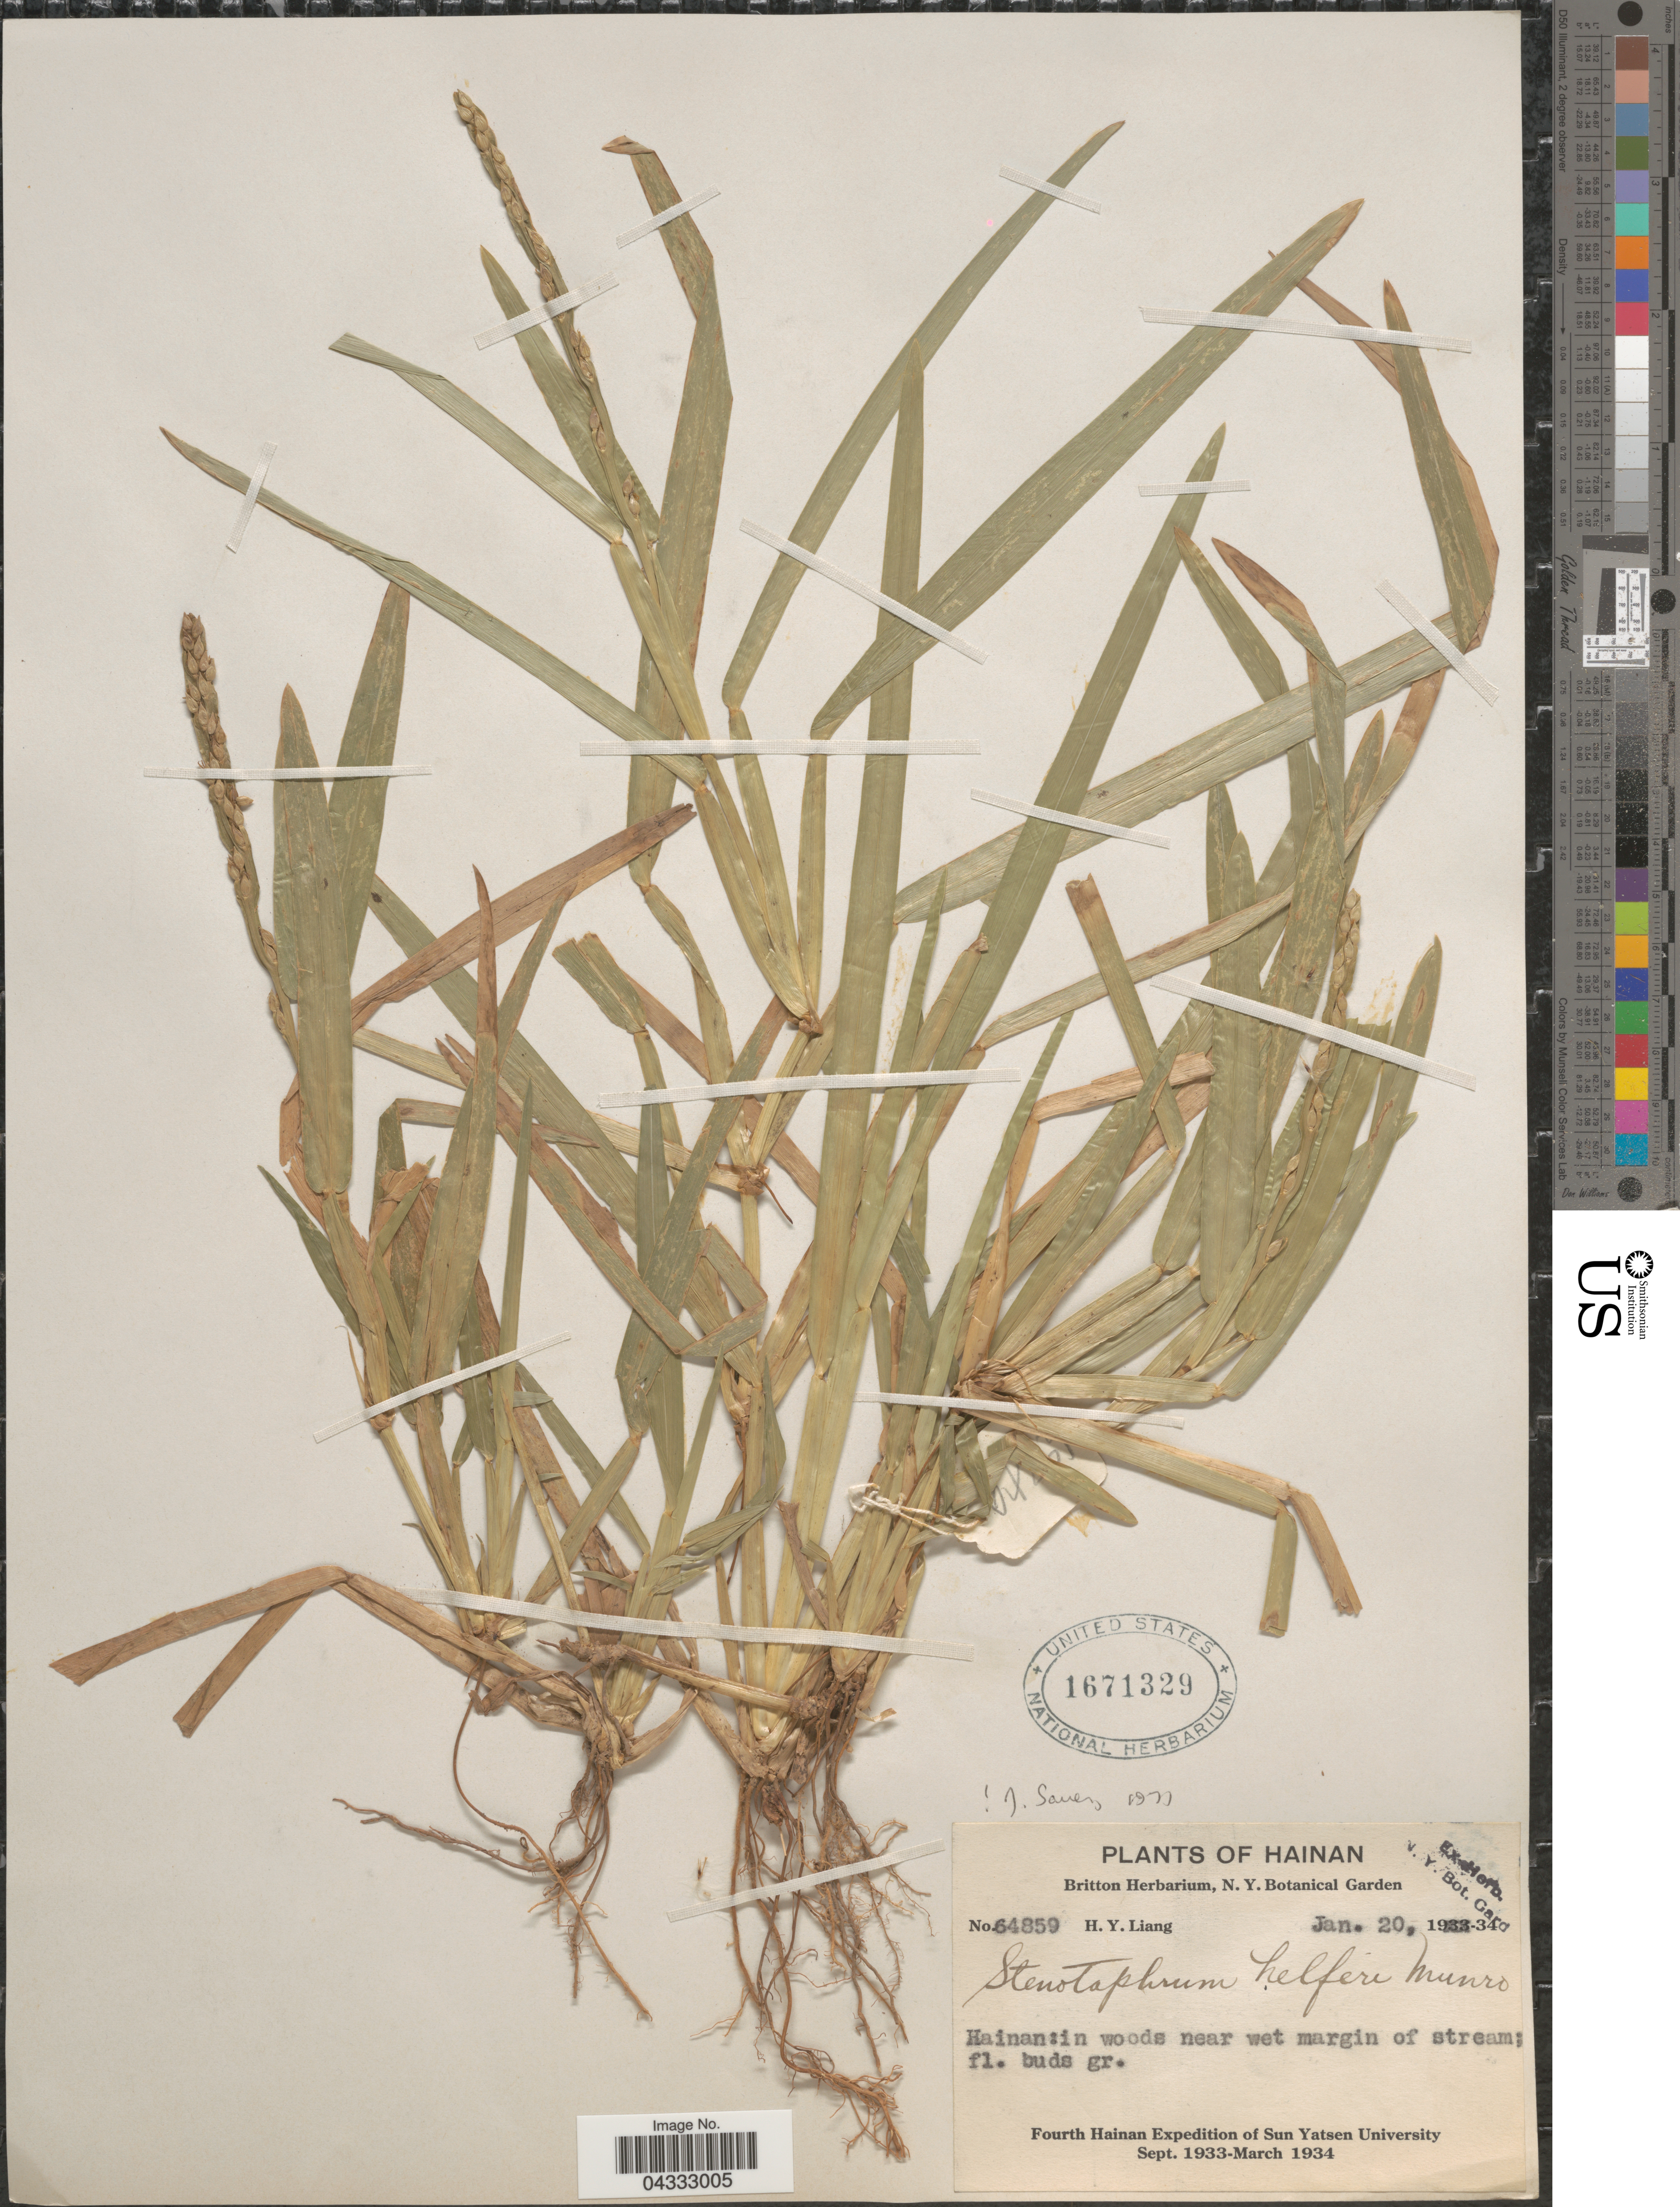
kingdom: Plantae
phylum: Tracheophyta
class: Liliopsida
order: Poales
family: Poaceae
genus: Stenotaphrum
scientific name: Stenotaphrum helferi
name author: Munro ex Hook. f.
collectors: H. Y. Liang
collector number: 64859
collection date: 1934-01-20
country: China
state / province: Hainan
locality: In woods near wet margin of stream. Fourth Hainan Expedition of Sun Yatsen University Sept. 1933-March 1934.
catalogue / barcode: US 1671329